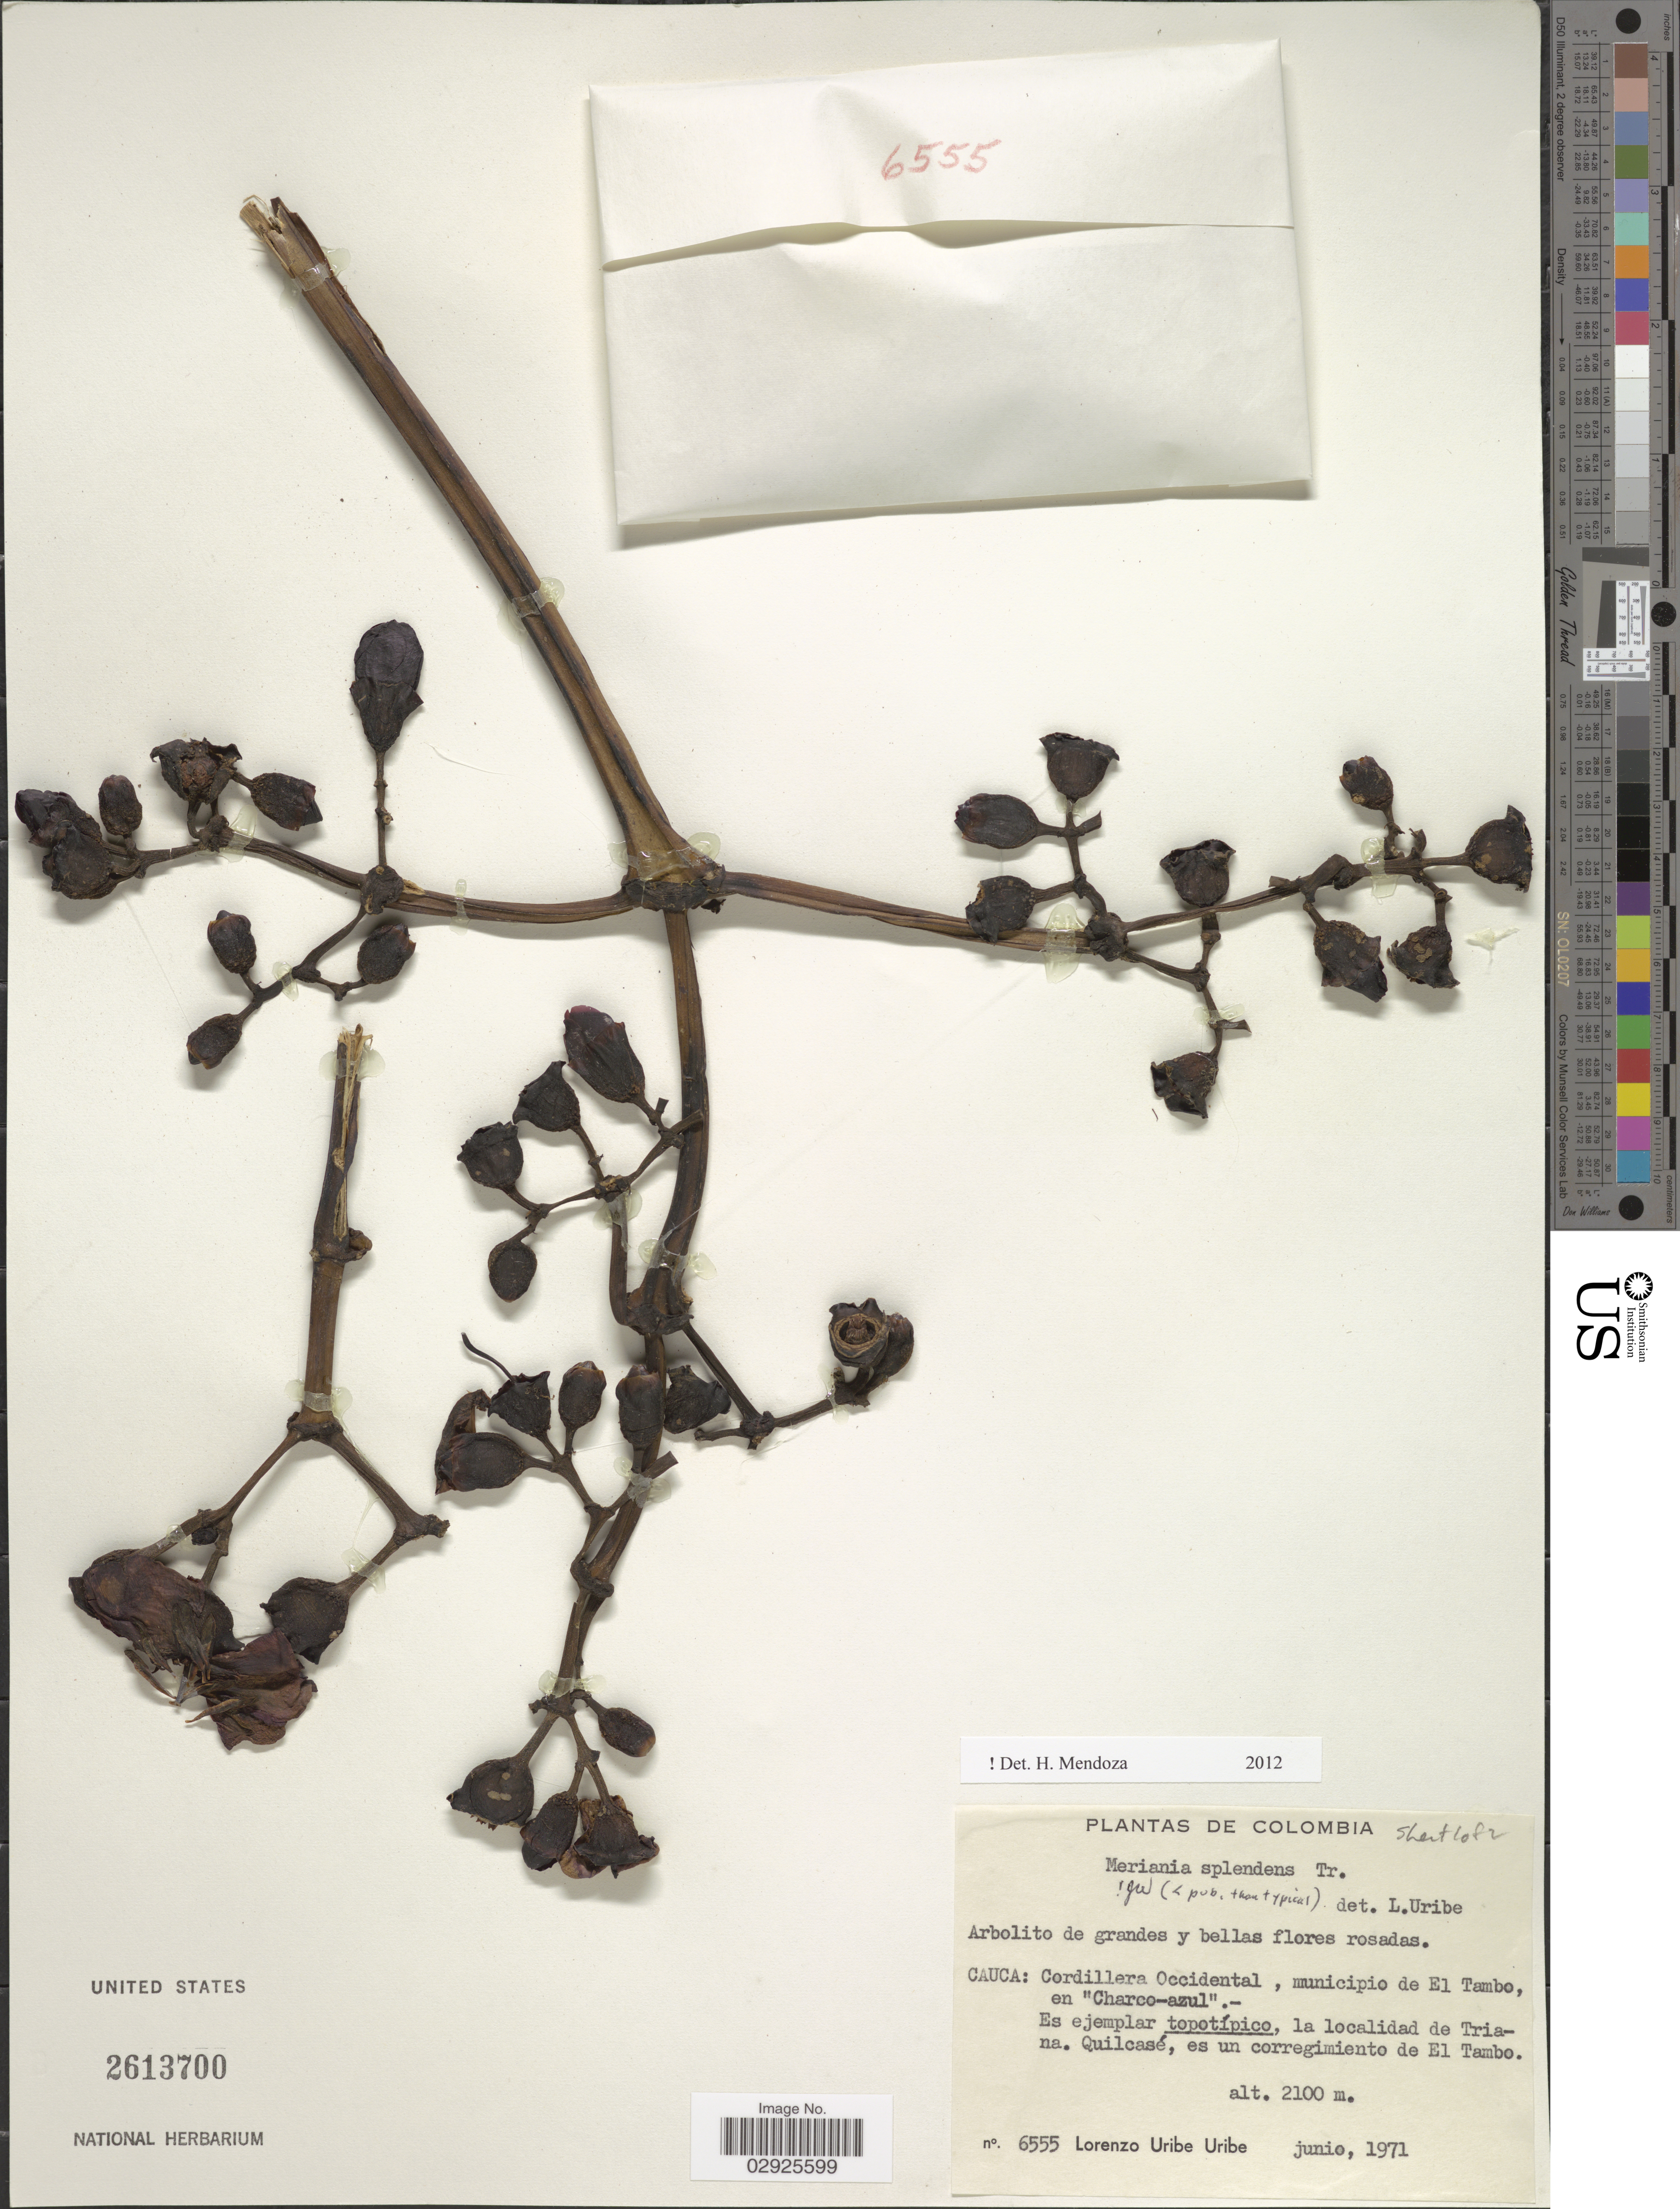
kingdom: Plantae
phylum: Tracheophyta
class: Magnoliopsida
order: Myrtales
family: Melastomataceae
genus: Meriania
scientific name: Meriania splendens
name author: Triana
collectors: L. Uribe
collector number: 6555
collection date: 1971-06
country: Colombia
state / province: Cauca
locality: Cordillera Occidental, municipio de El Tambo, en "Charco-azul", la localidad de Triana, Quilcasé, es un corregimiento de El Tambo.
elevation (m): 2100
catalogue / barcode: US 2613700